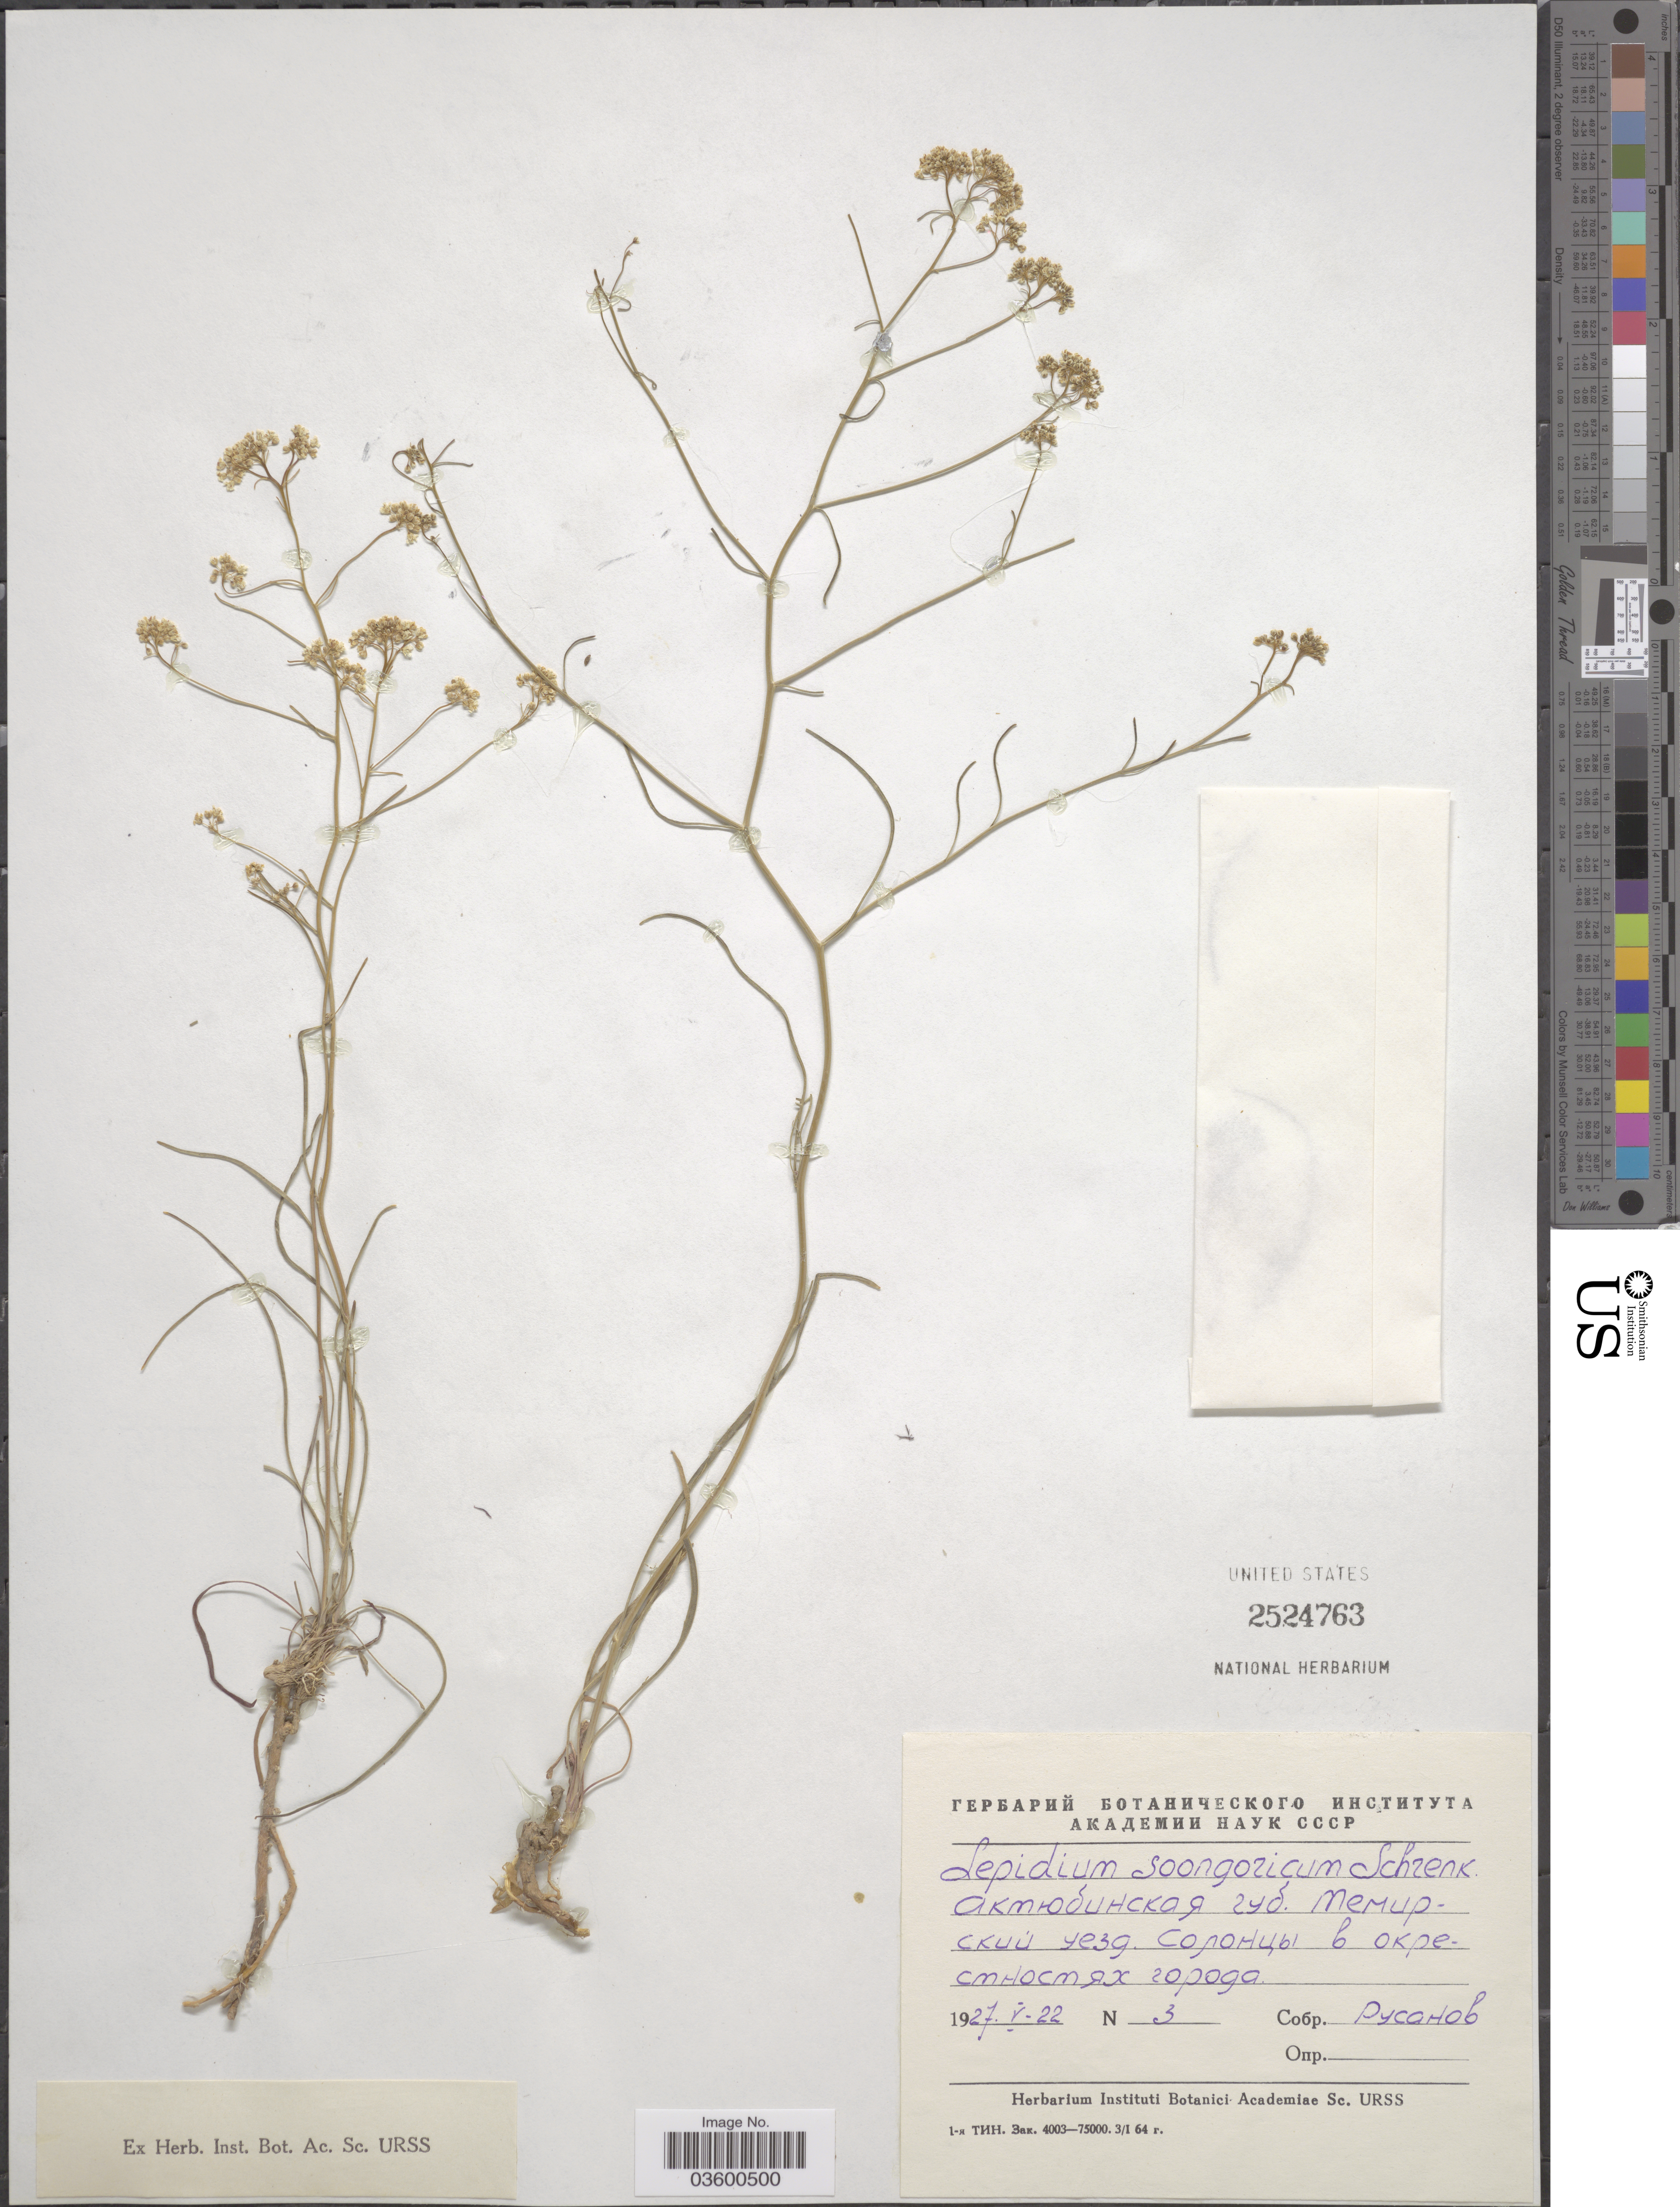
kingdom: Plantae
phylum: Tracheophyta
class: Magnoliopsida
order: Brassicales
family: Brassicaceae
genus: Lepidium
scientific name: Lepidium songaricum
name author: Schrenk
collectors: Rusanov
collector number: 3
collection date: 1927-05-22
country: Kazakhstan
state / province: Aqtobe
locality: Temir.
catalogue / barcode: US 2524763